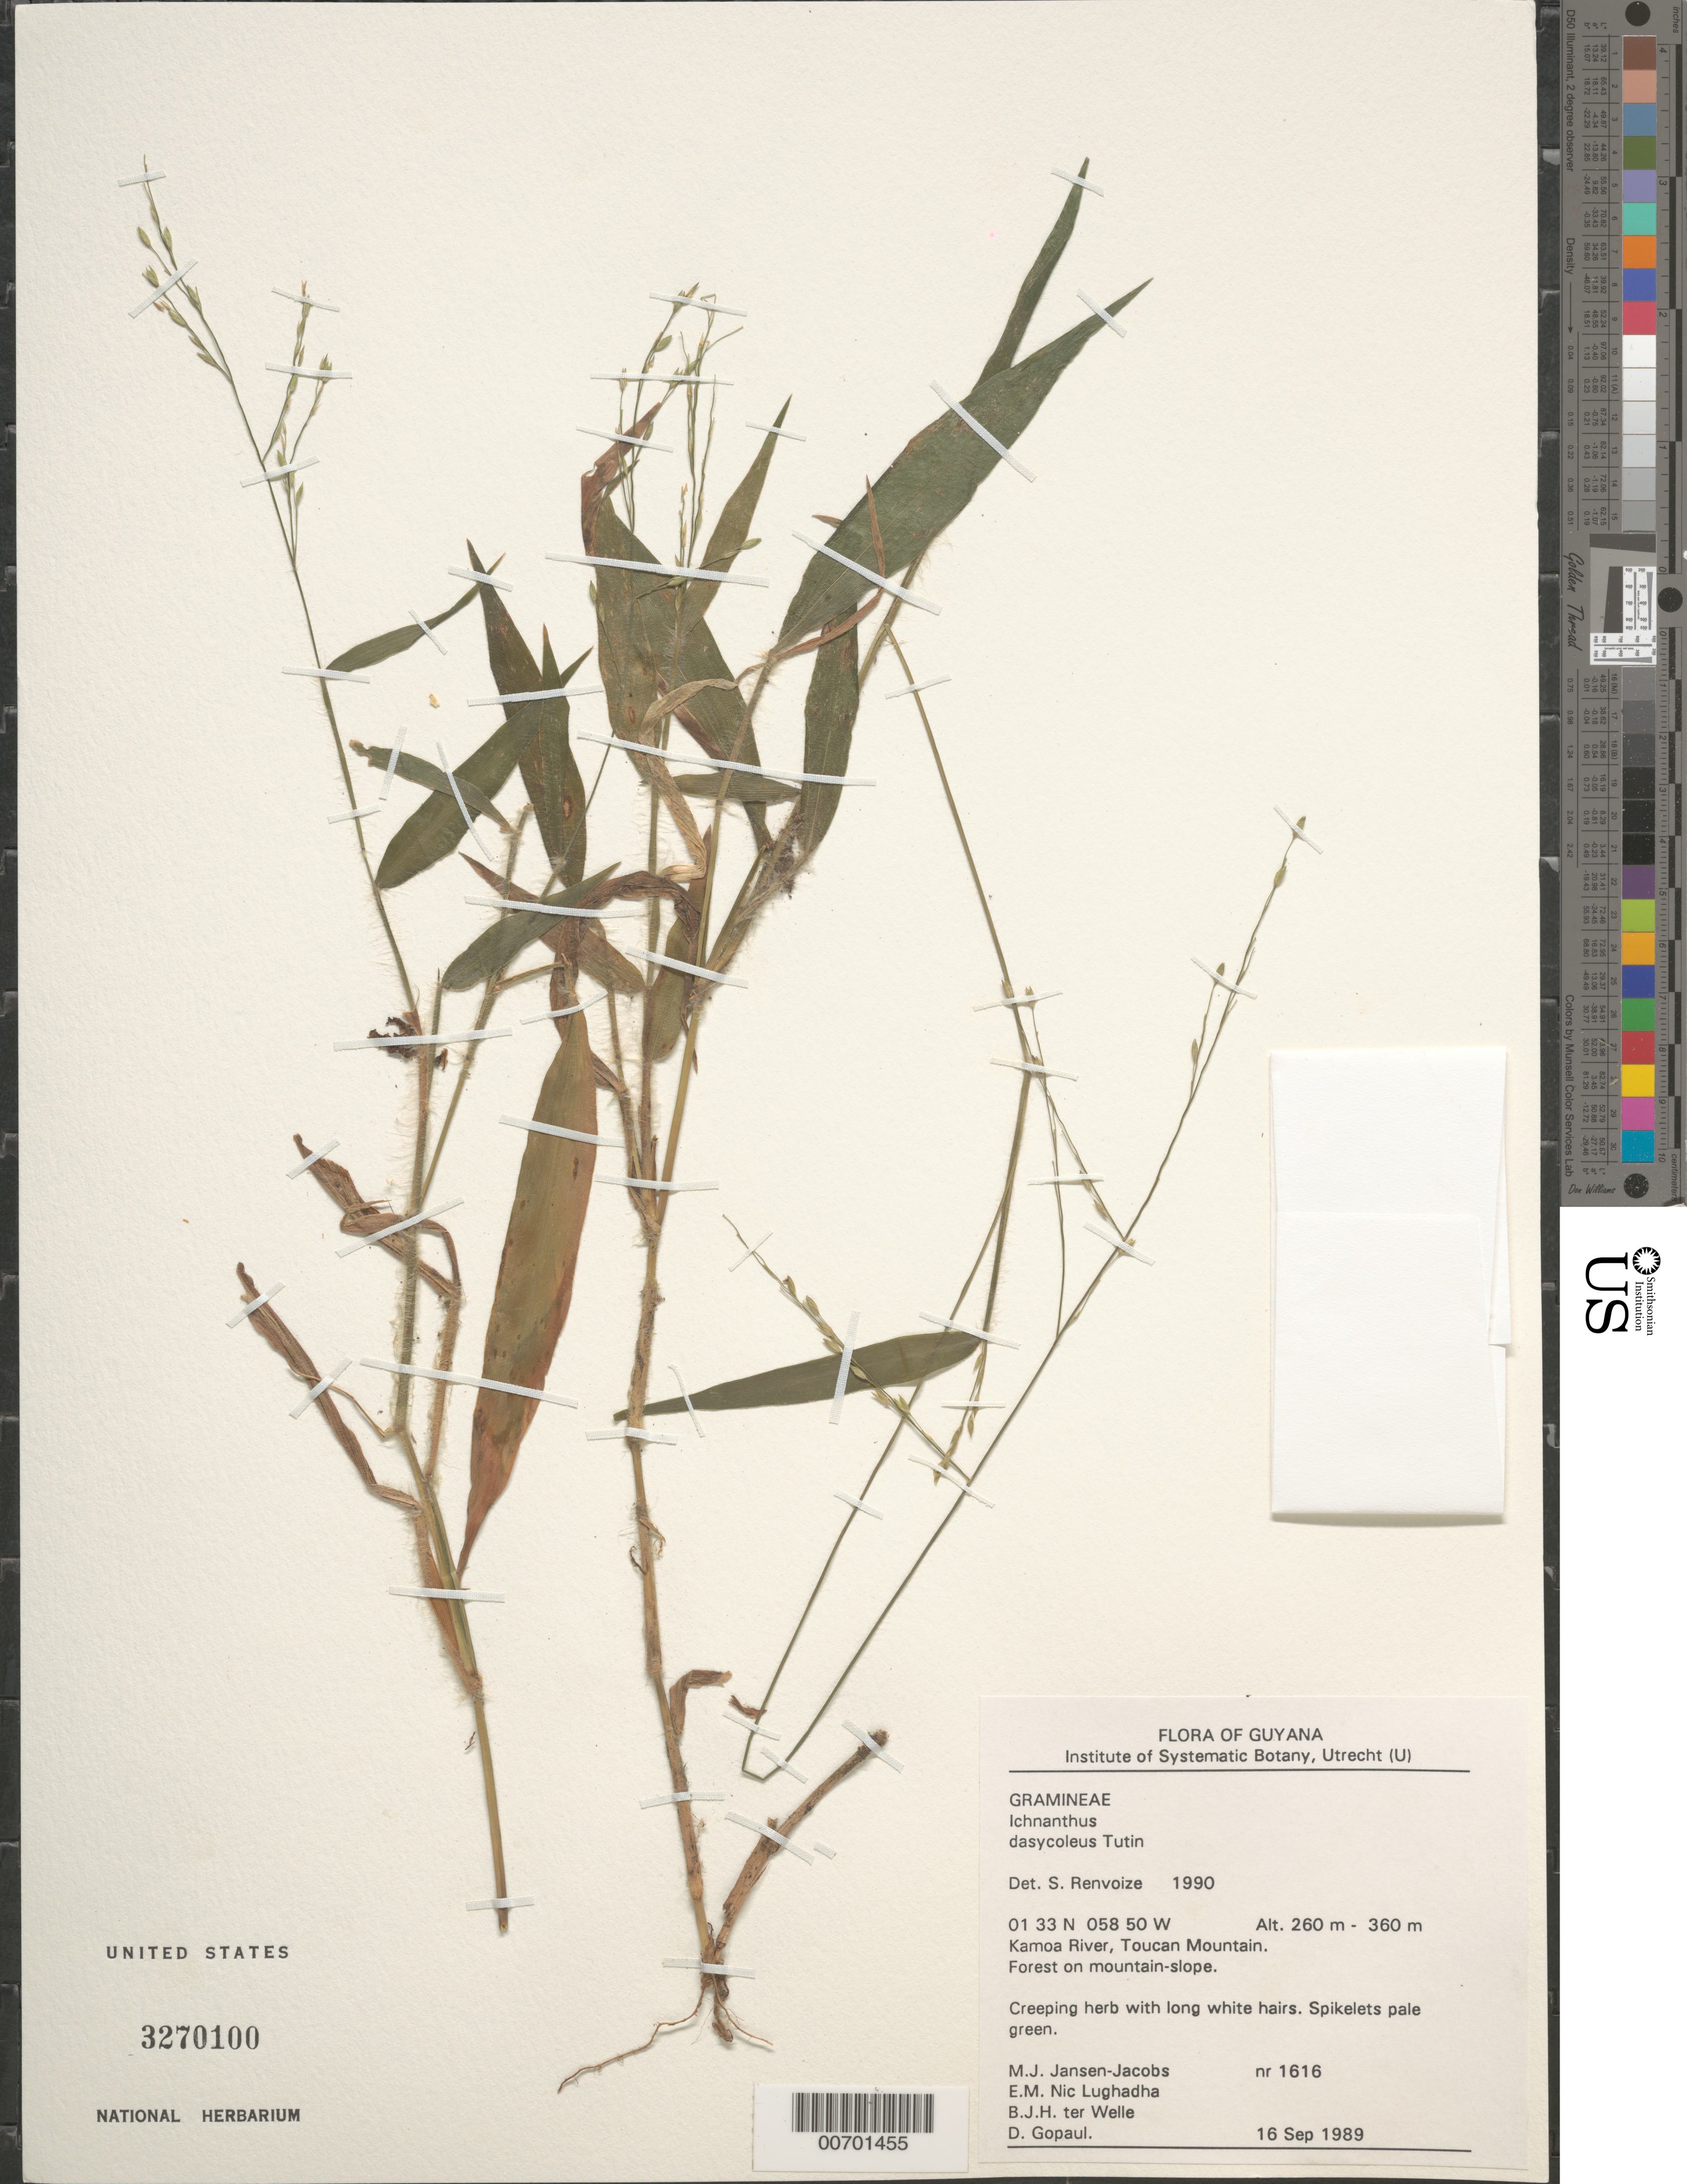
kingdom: Plantae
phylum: Tracheophyta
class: Liliopsida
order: Poales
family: Poaceae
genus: Ichnanthus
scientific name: Ichnanthus dasycoleus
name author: Tutin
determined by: Renvoize, S. A.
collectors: M. J. Jansen-Jacobs, E. Nic Lughadha, B. Welle & D. Gopaul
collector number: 1616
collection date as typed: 16-Sep-89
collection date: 1989-09-16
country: Guyana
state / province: U. Takutu-U. Essequibo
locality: Toucan Mountain, Kamoa River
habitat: Forest on mountain slope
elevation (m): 260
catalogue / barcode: US 3270100